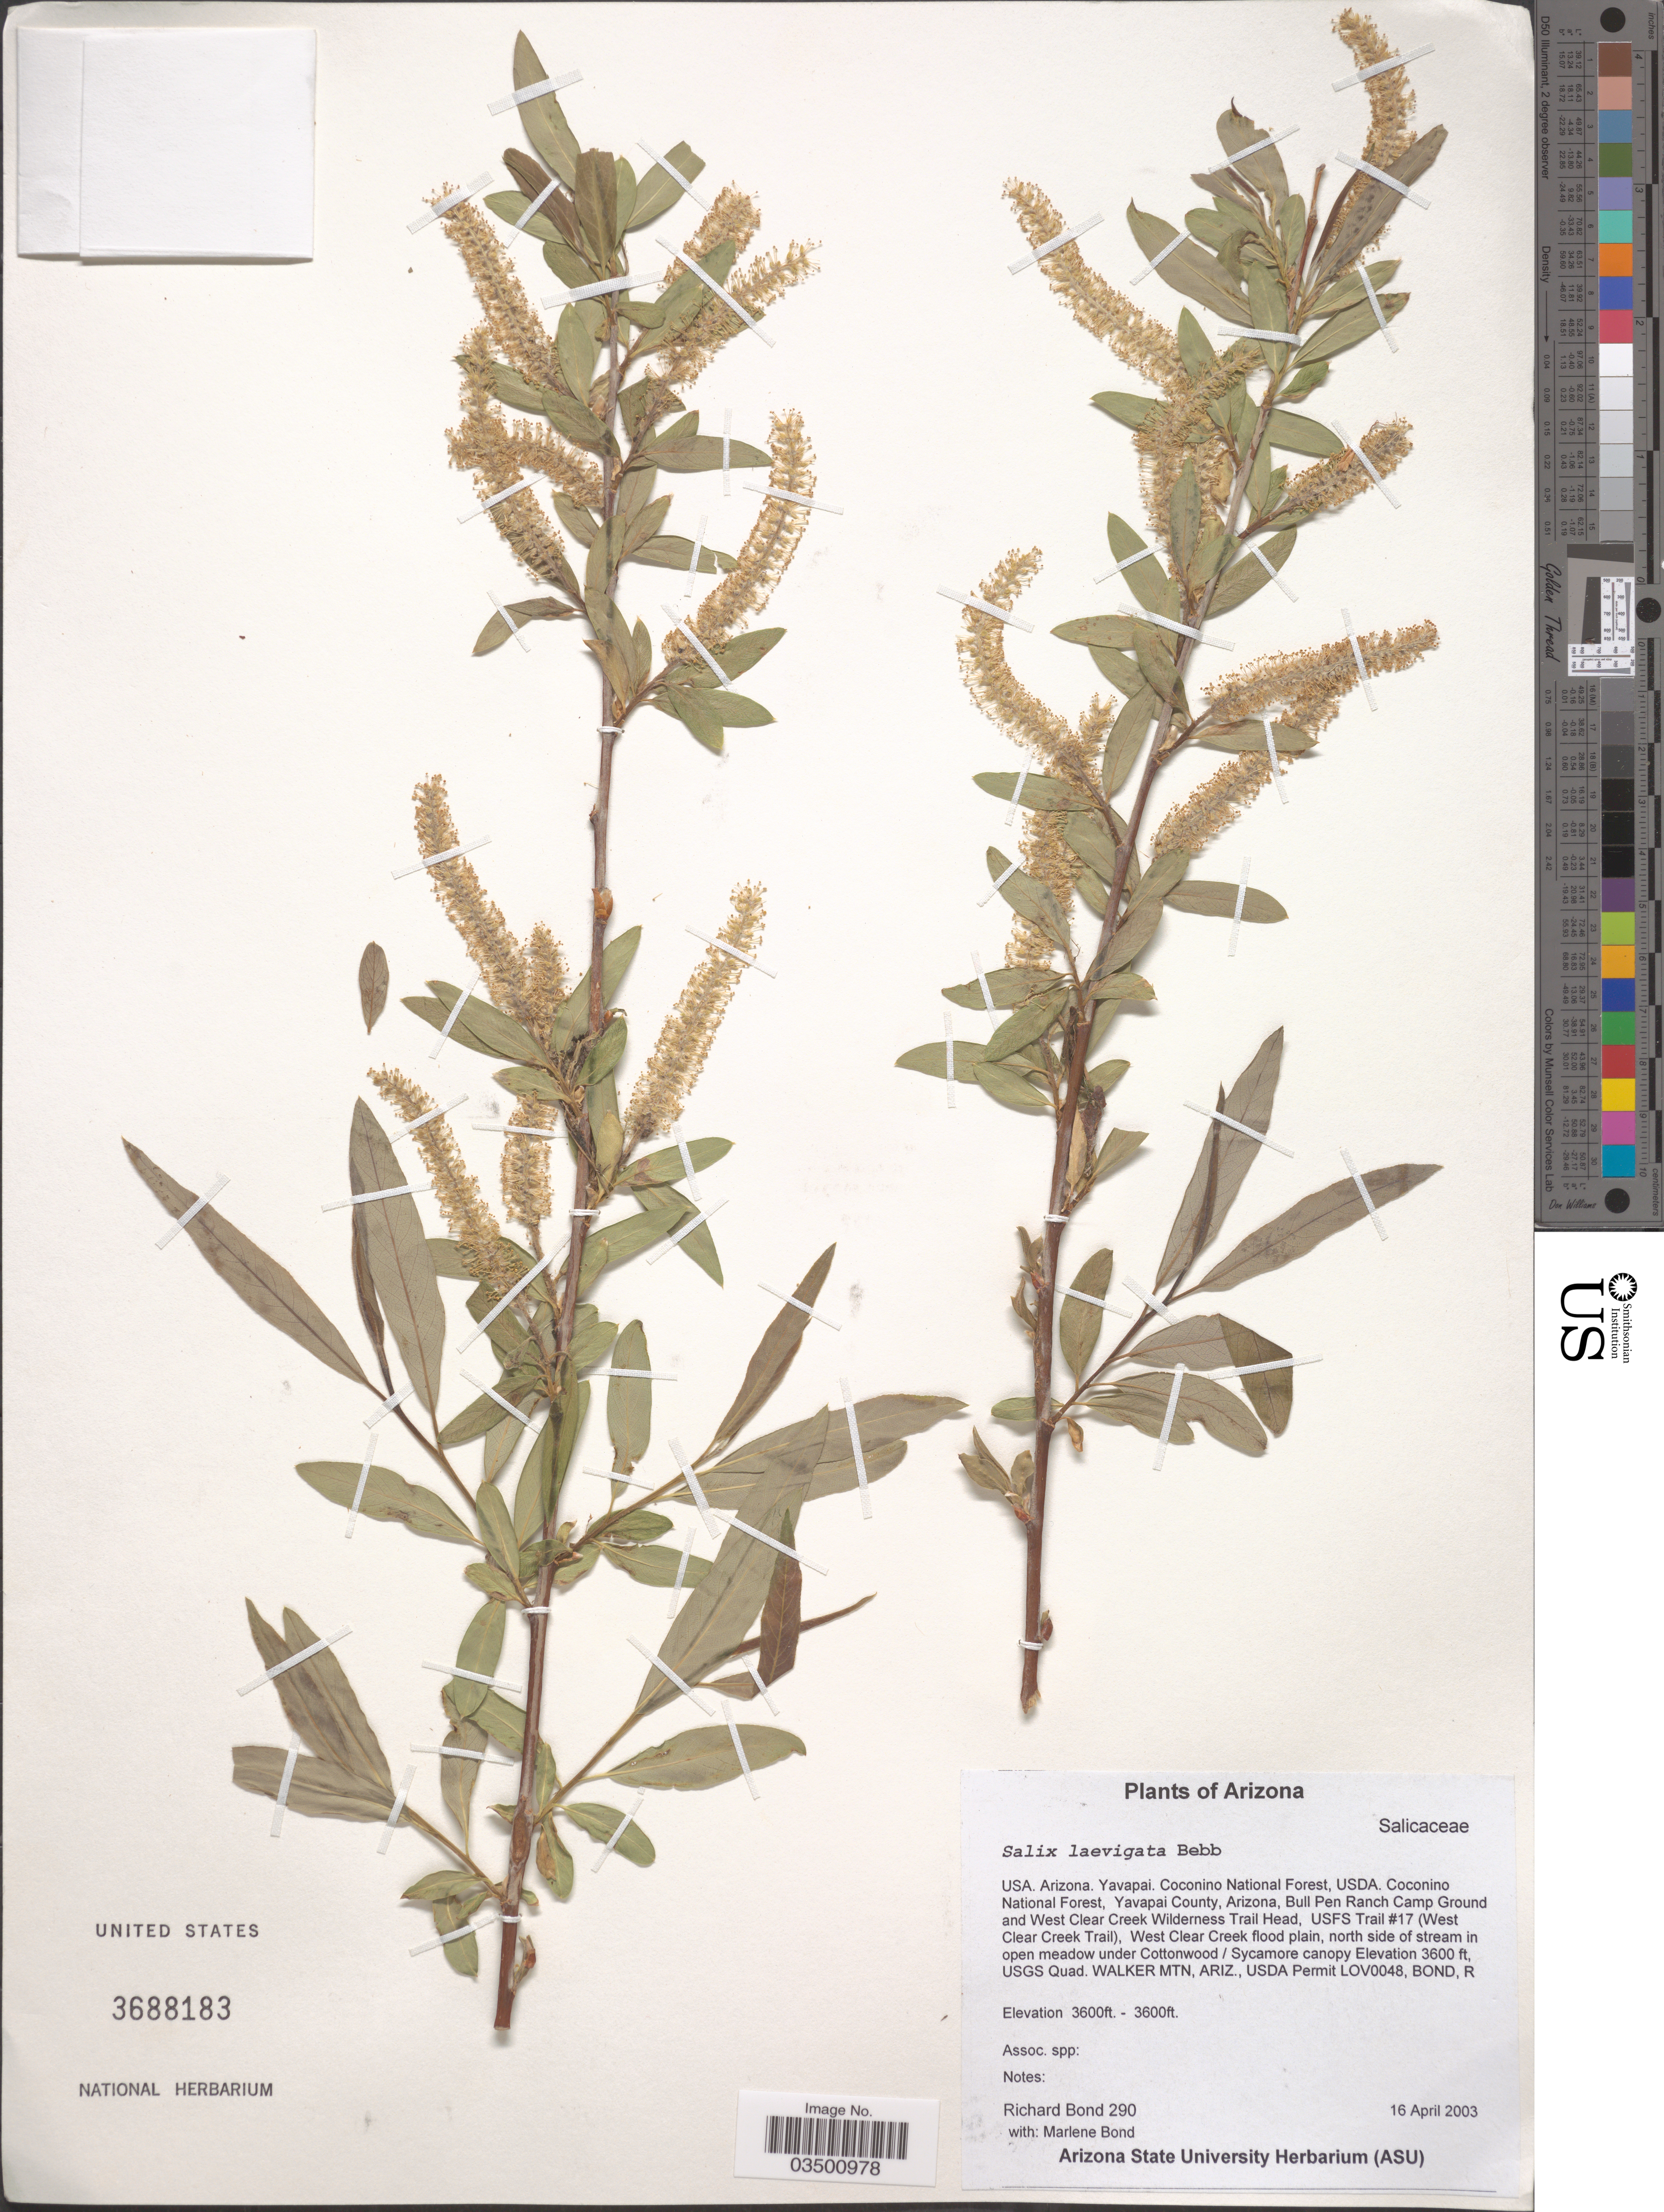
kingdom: Plantae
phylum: Tracheophyta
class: Magnoliopsida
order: Malpighiales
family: Salicaceae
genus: Salix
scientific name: Salix laevigata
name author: Bebb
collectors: R. Bond & M. Bond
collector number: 290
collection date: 2003-04-16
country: United States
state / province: Arizona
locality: USA. Yavapai. Coconino National Forest, USDA. Coconino National Forest, Yavapai County, Bull Pen Ranch Camp Ground and West Clear Creek Wilderness Trail Head, USFS Trail #17 (West Clear Creek Trail), West Clear Creek flood plain, north side of stream in open meadow. USGS Quad. Walker Mtn, Ariz., USDA Permit LOV0048 [unsure placement]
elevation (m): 1097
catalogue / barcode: US 3688183